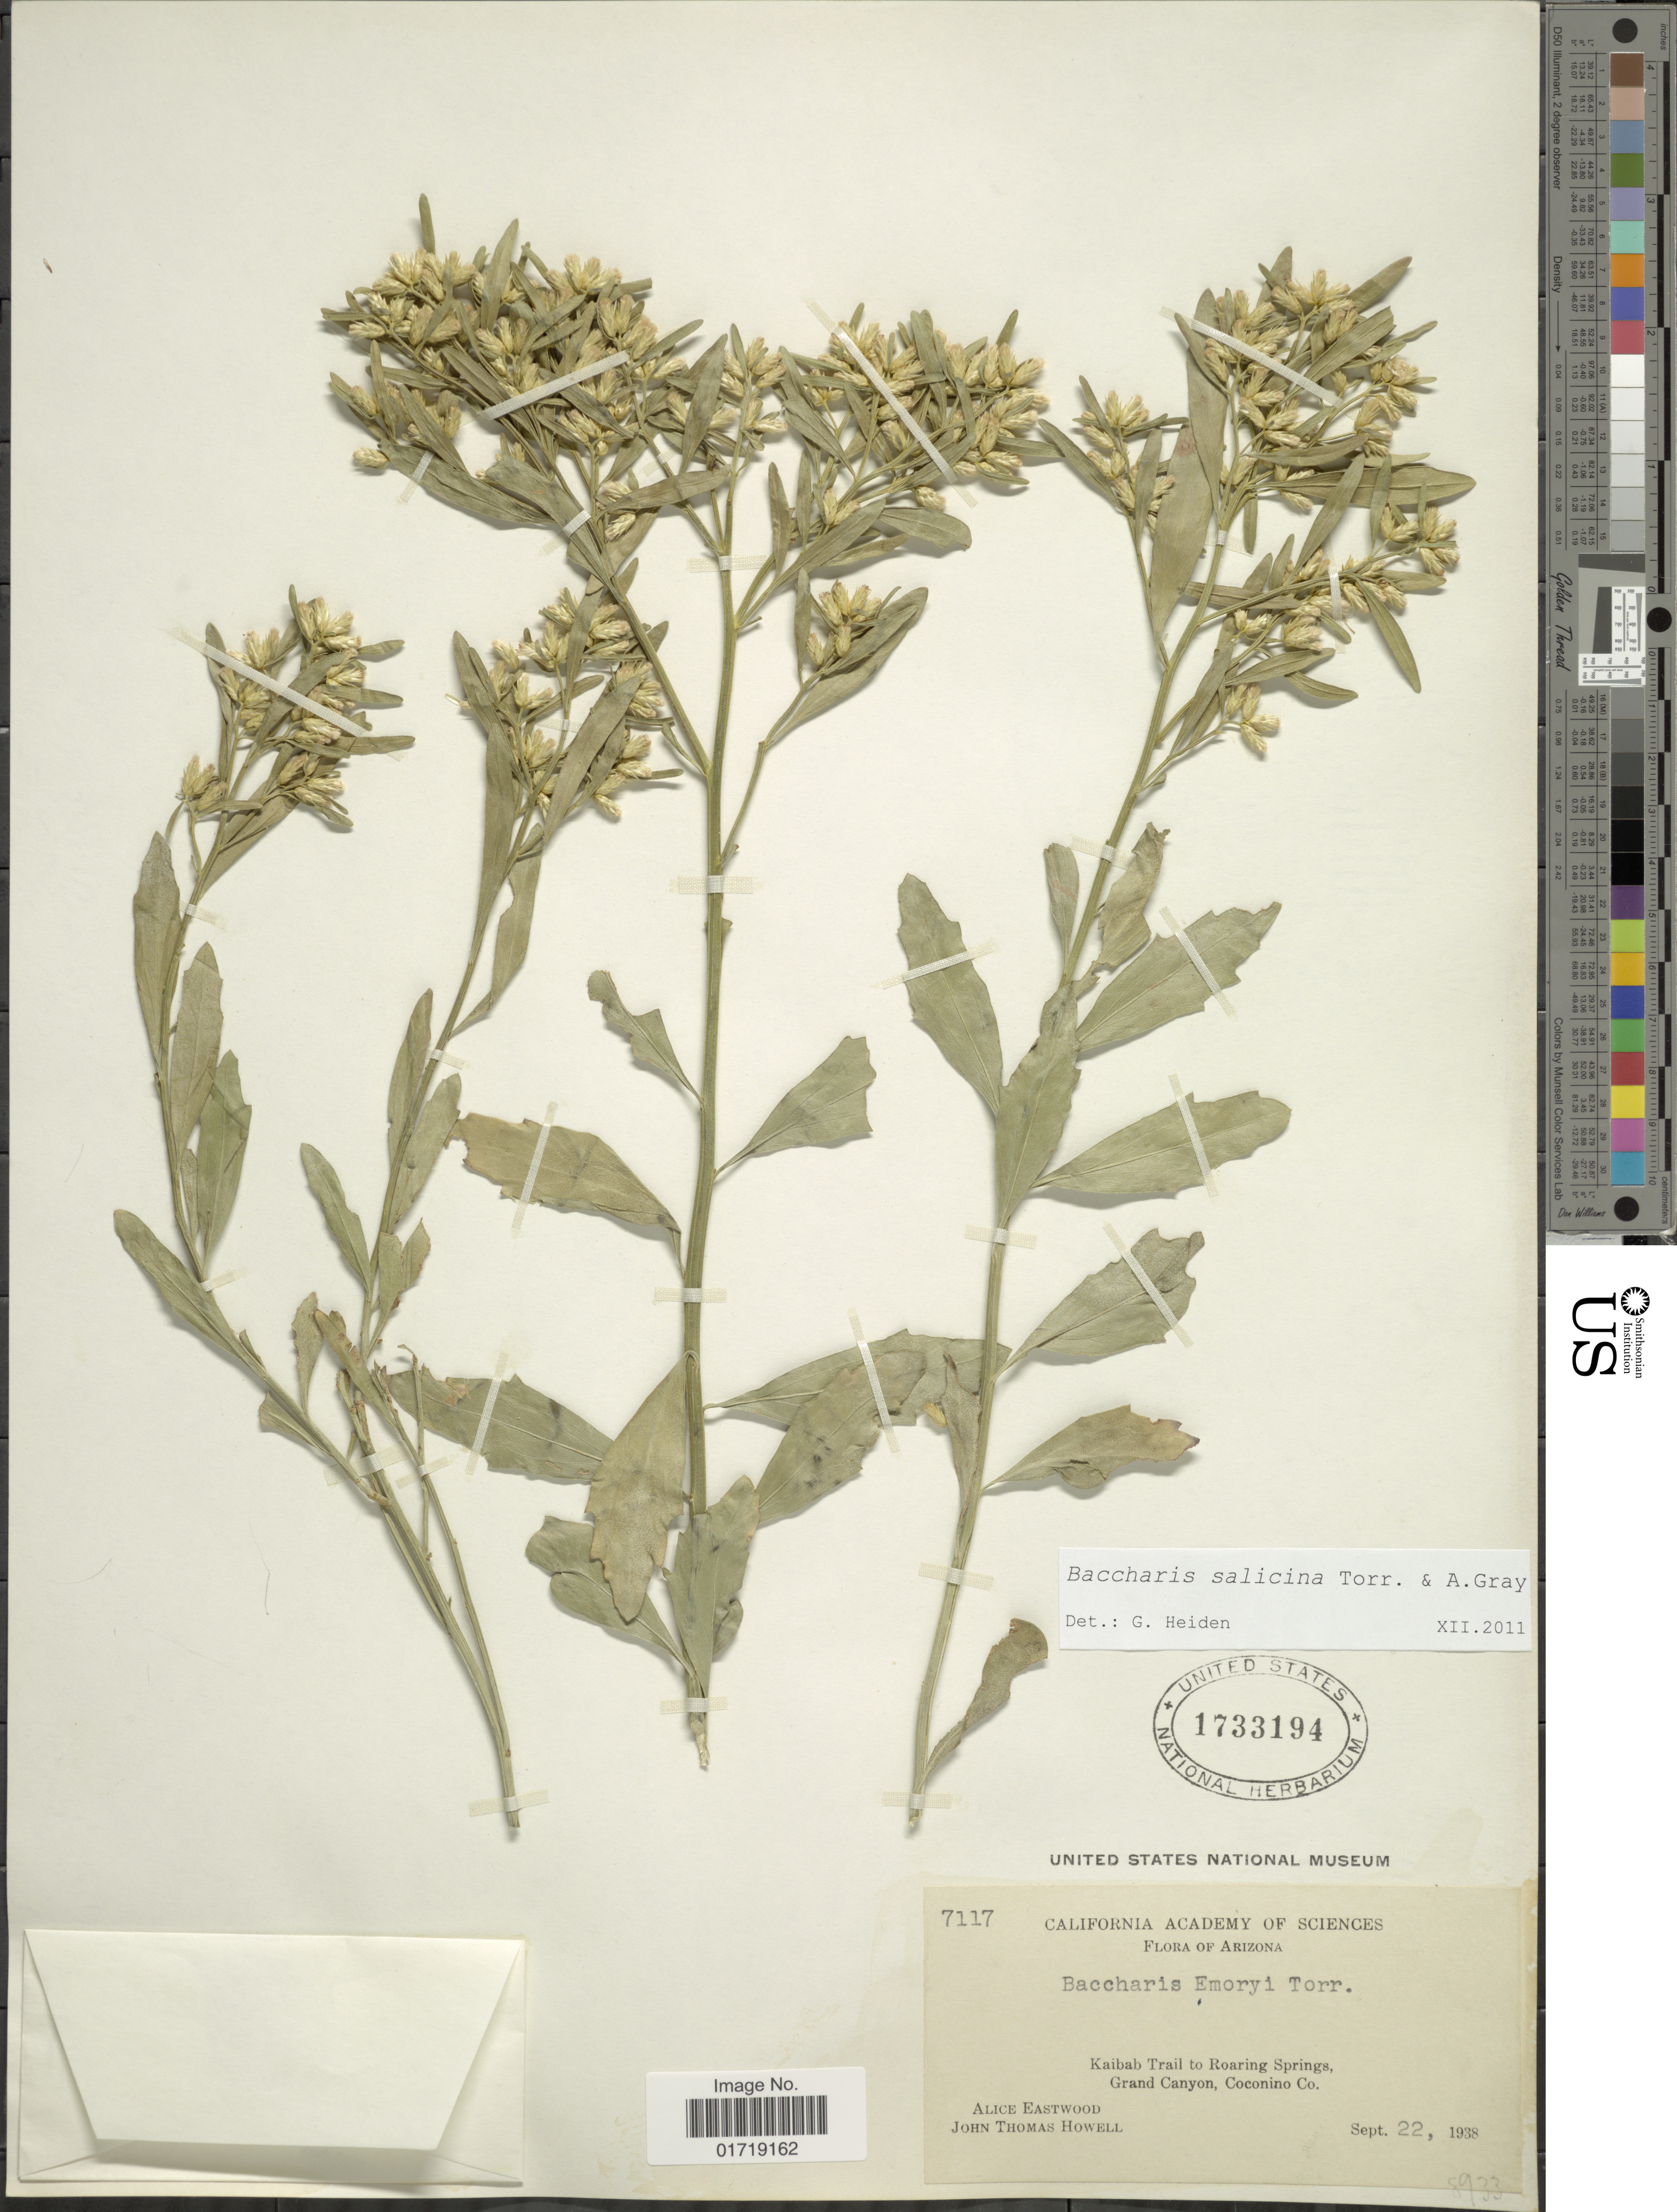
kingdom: Plantae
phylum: Tracheophyta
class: Magnoliopsida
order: Asterales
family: Asteraceae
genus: Baccharis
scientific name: Baccharis salicina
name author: Torr. & A. Gray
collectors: A. Eastwood & J. T. Howell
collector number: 7117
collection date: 1938-09-22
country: United States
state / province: Arizona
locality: Kaibab Trail to Roaring Springs, Grand Canyon, Coconino Co.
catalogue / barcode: US 1733194